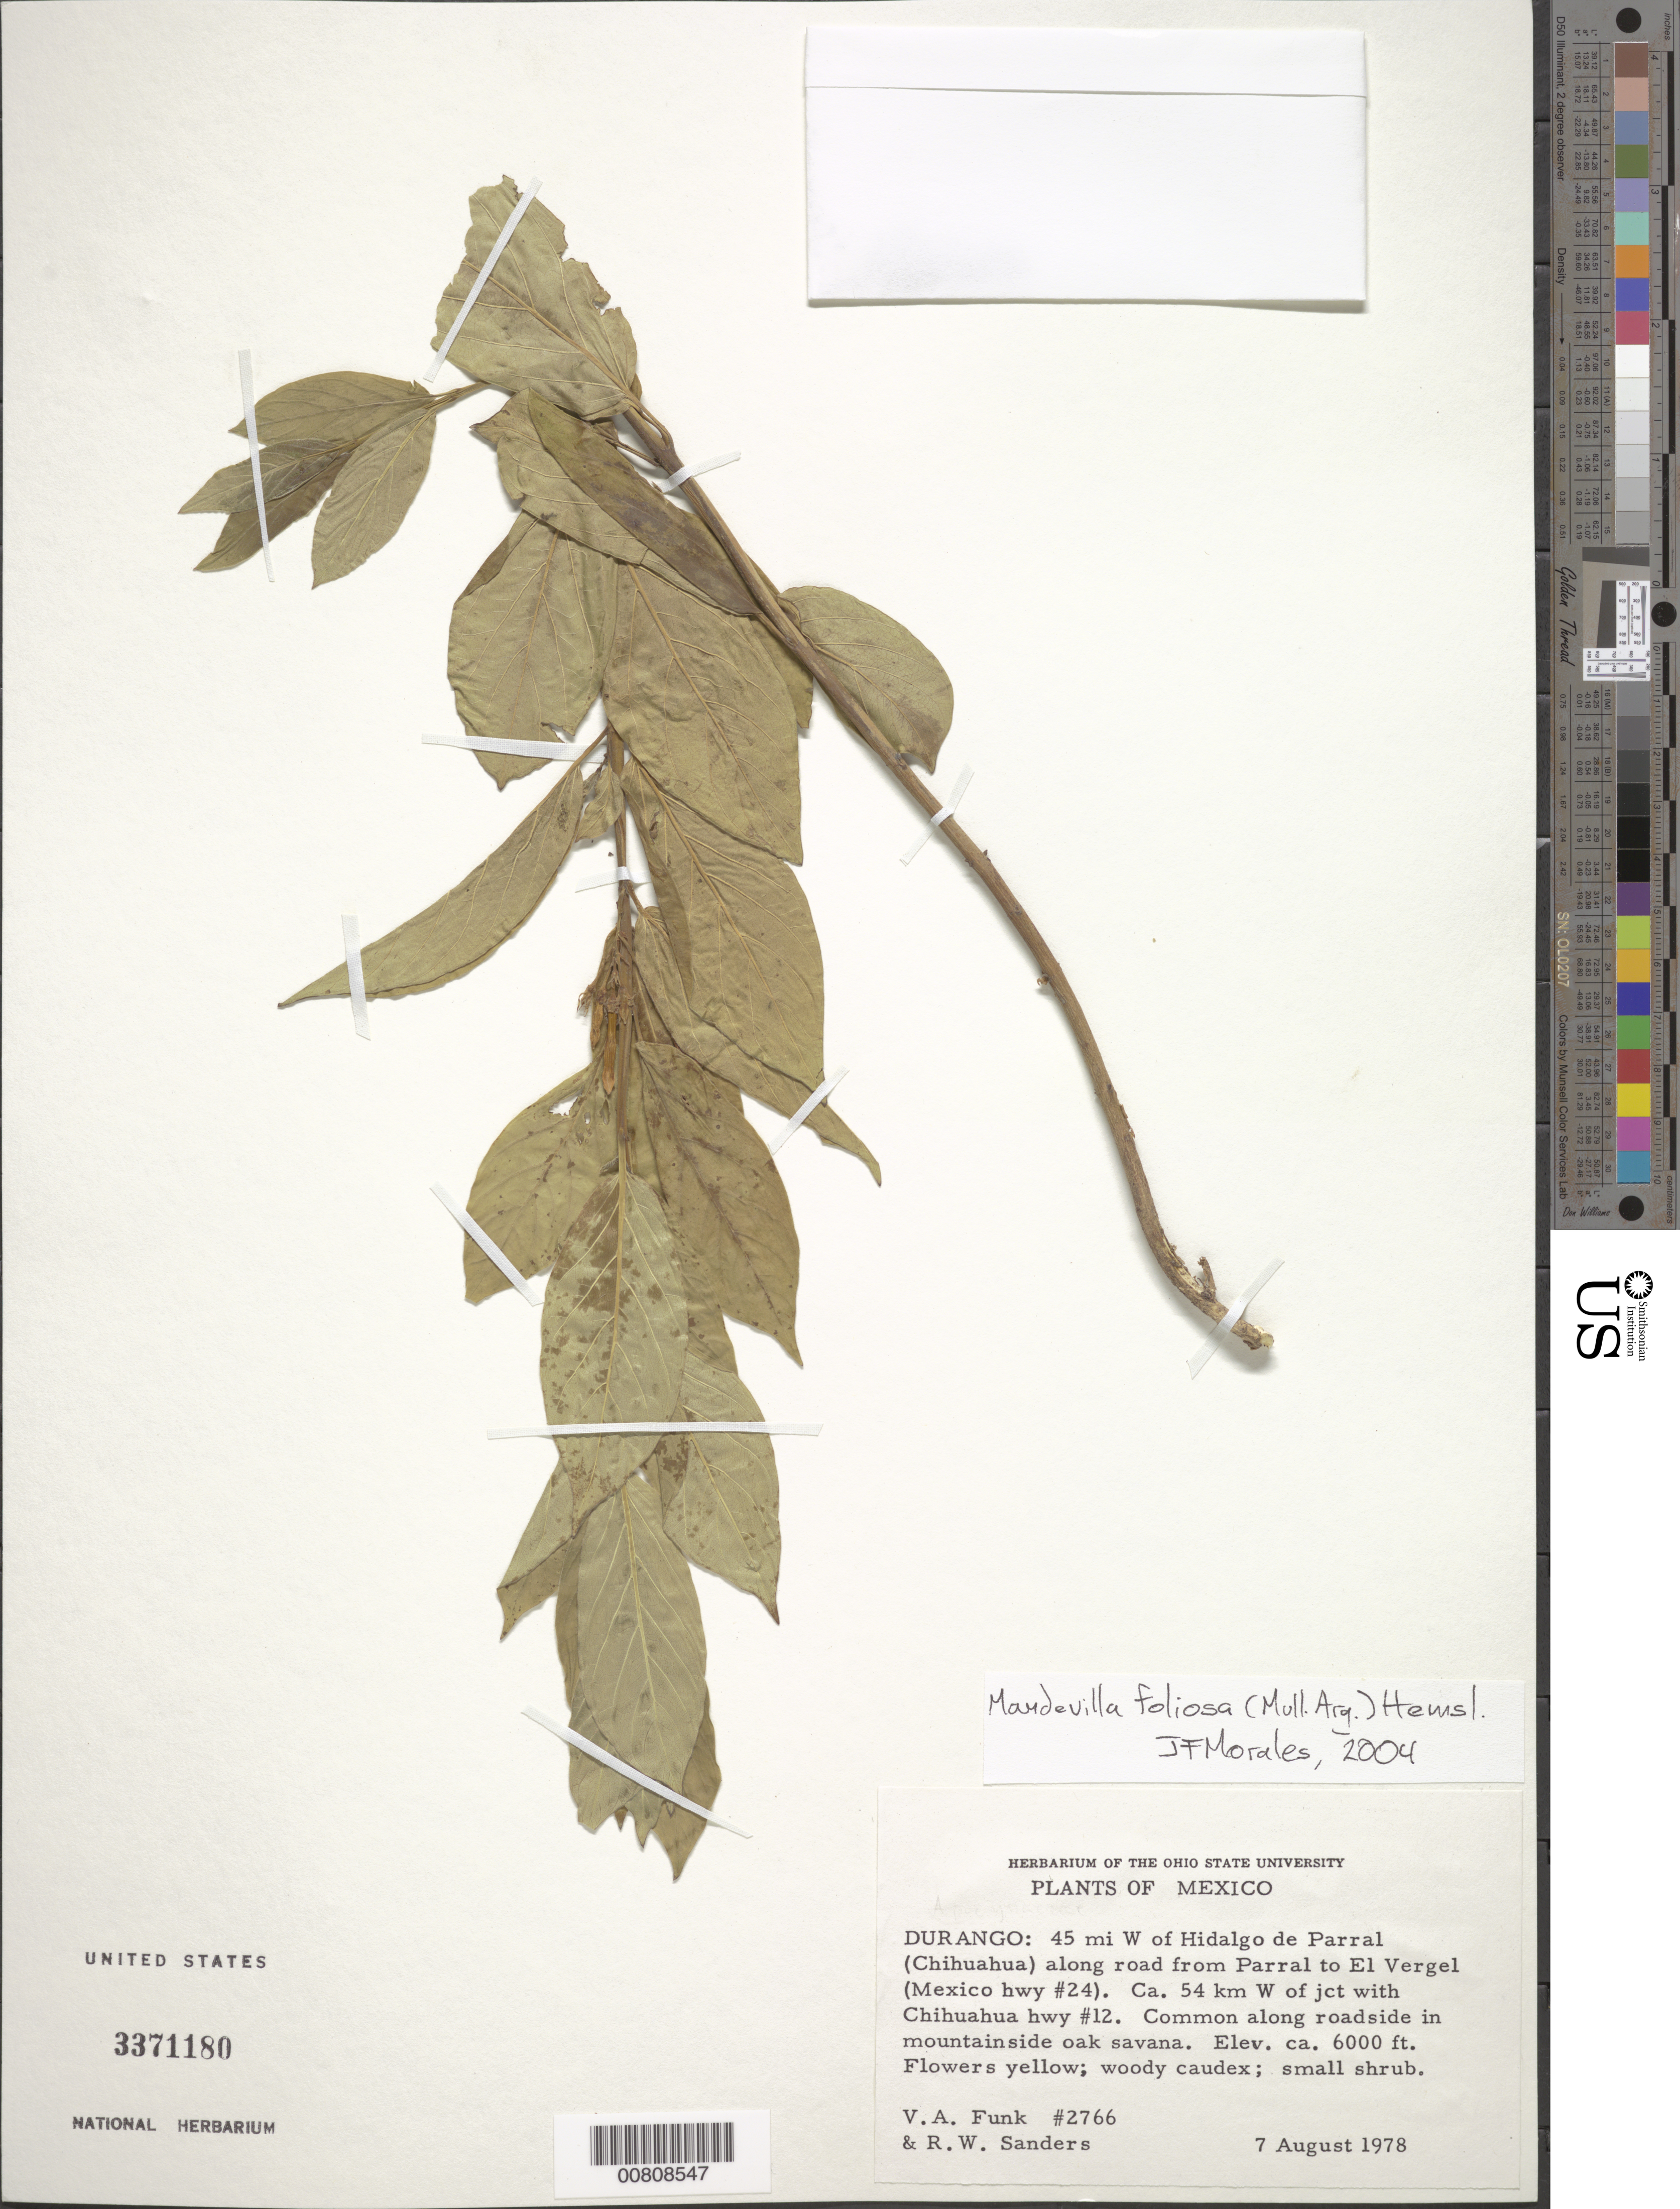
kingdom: Plantae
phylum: Tracheophyta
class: Magnoliopsida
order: Gentianales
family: Apocynaceae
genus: Mandevilla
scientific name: Mandevilla foliosa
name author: (Müll. Arg.) Hemsl.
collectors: V. Funk & R. W. Sanders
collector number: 2766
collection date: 1978-08-07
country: Mexico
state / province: Durango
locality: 45 mi W of Hidalgo de Parral (Chihuahua) along road from Parral to El Vergel (Mexico hwy #24). Ca. 54 km W of jct with Chihuahua hwy #12.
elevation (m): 1829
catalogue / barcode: US 3371180